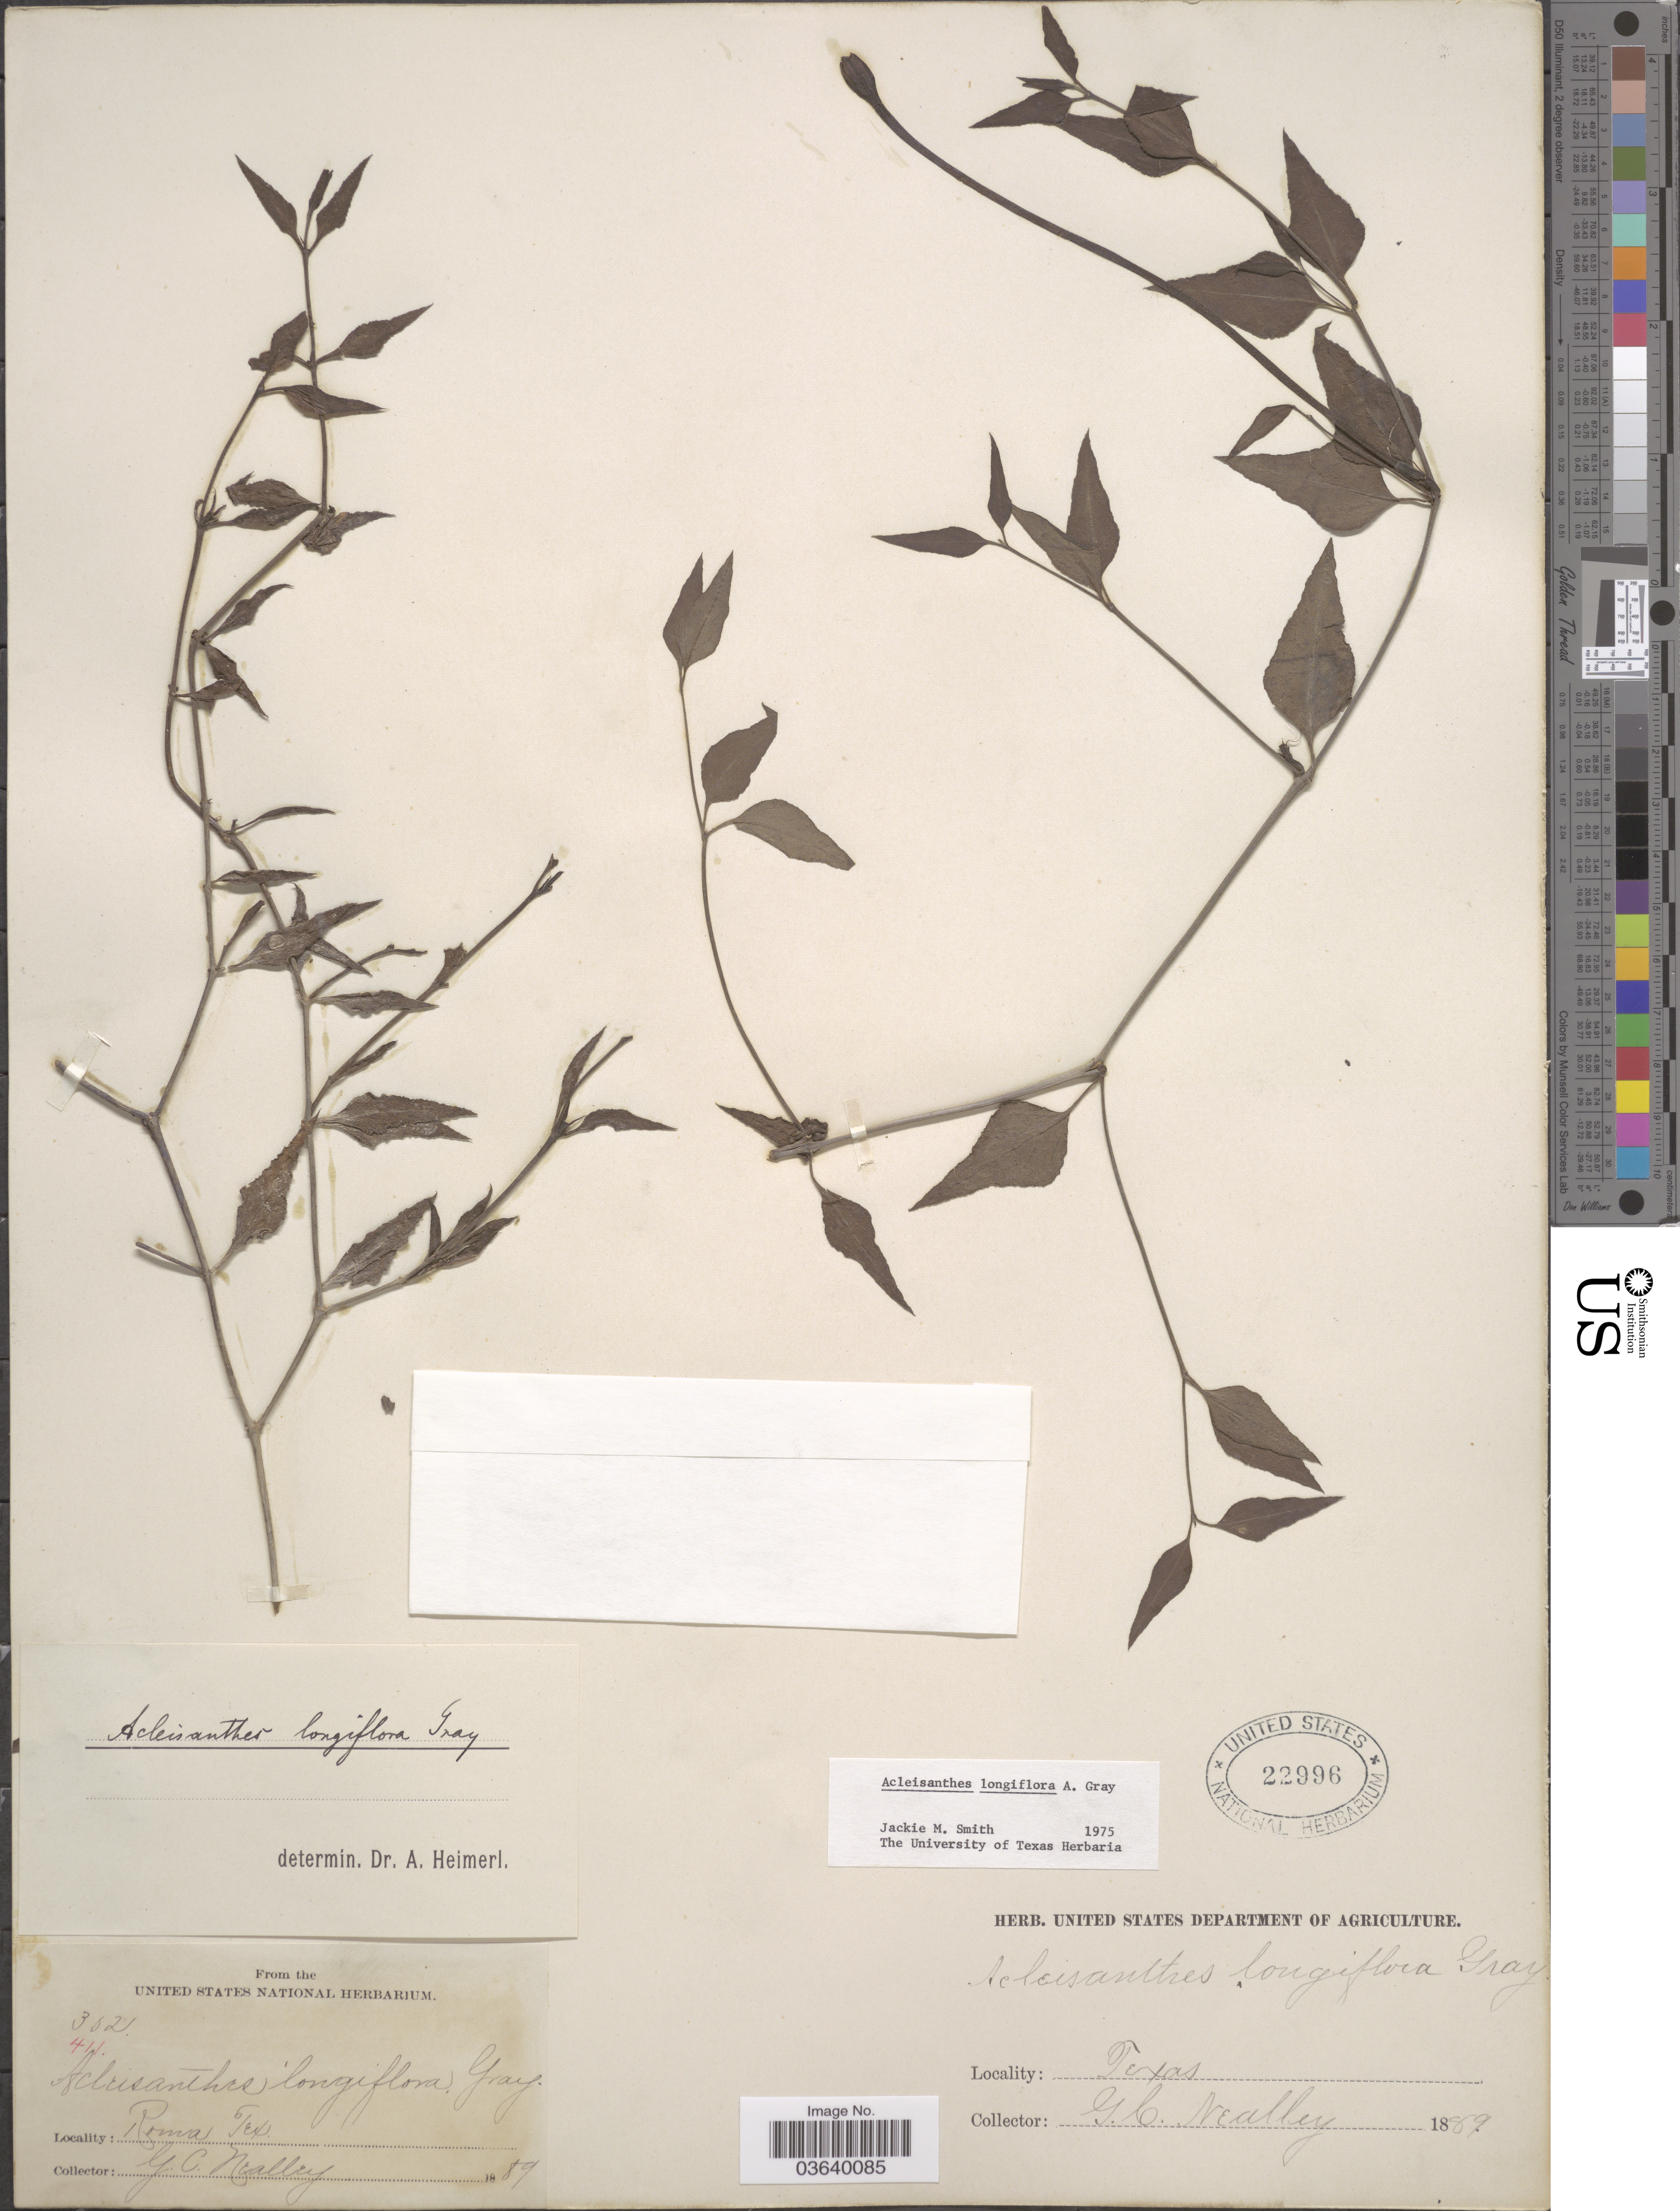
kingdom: Plantae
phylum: Tracheophyta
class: Magnoliopsida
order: Caryophyllales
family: Nyctaginaceae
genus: Acleisanthes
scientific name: Acleisanthes longiflora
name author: A. Gray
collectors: G. Neally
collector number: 302/411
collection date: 1889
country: United States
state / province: Texas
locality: Roma.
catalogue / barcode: US 22996